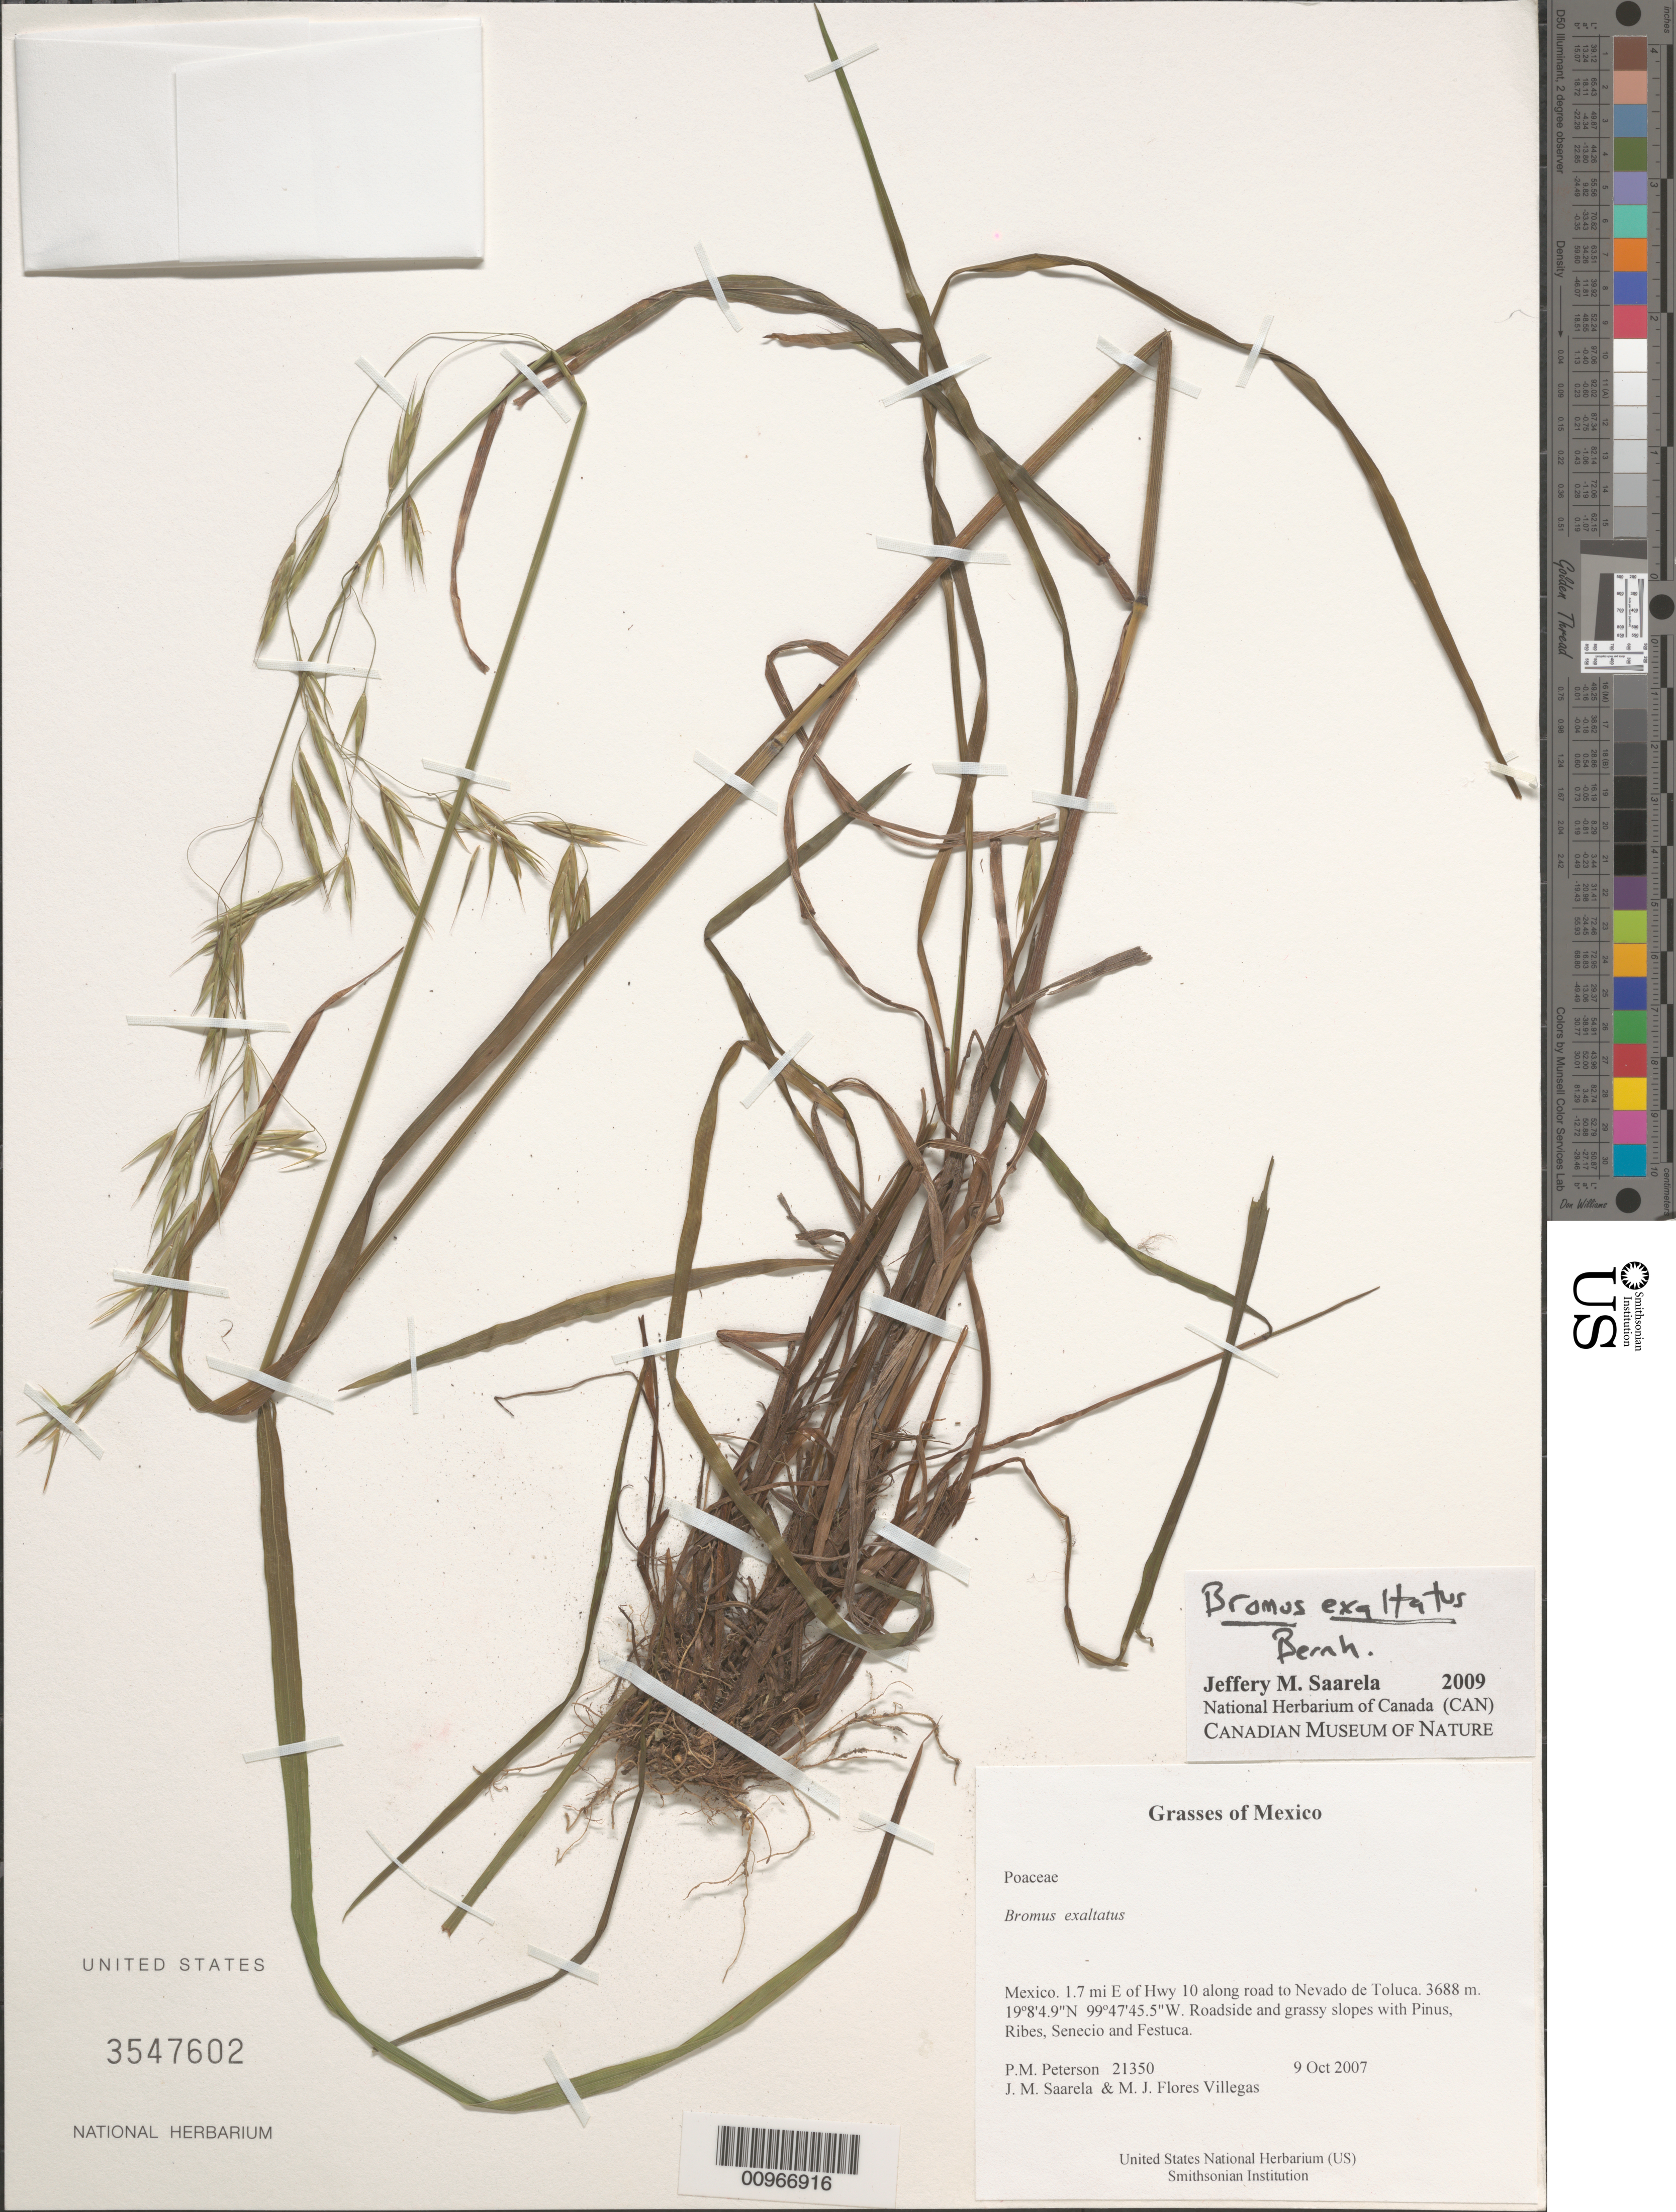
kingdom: Plantae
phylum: Tracheophyta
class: Liliopsida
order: Poales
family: Poaceae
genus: Bromus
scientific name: Bromus exaltatus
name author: Bernhardi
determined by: Saarela, J. M., (CAN), Canadian Museum of Nature (CANADA)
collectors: P. M. Peterson, J. Saarela & M. Flores Villegas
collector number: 21350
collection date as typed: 09 Oct 2007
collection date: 2007-10-09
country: Mexico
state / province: México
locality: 1.7 mi E of Hwy 10 along road to Nevado de Toluca.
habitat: Roadside and grassy slopes with Pinus, Ribes, Senecio and Festuca.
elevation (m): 3688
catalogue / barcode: US 3547602